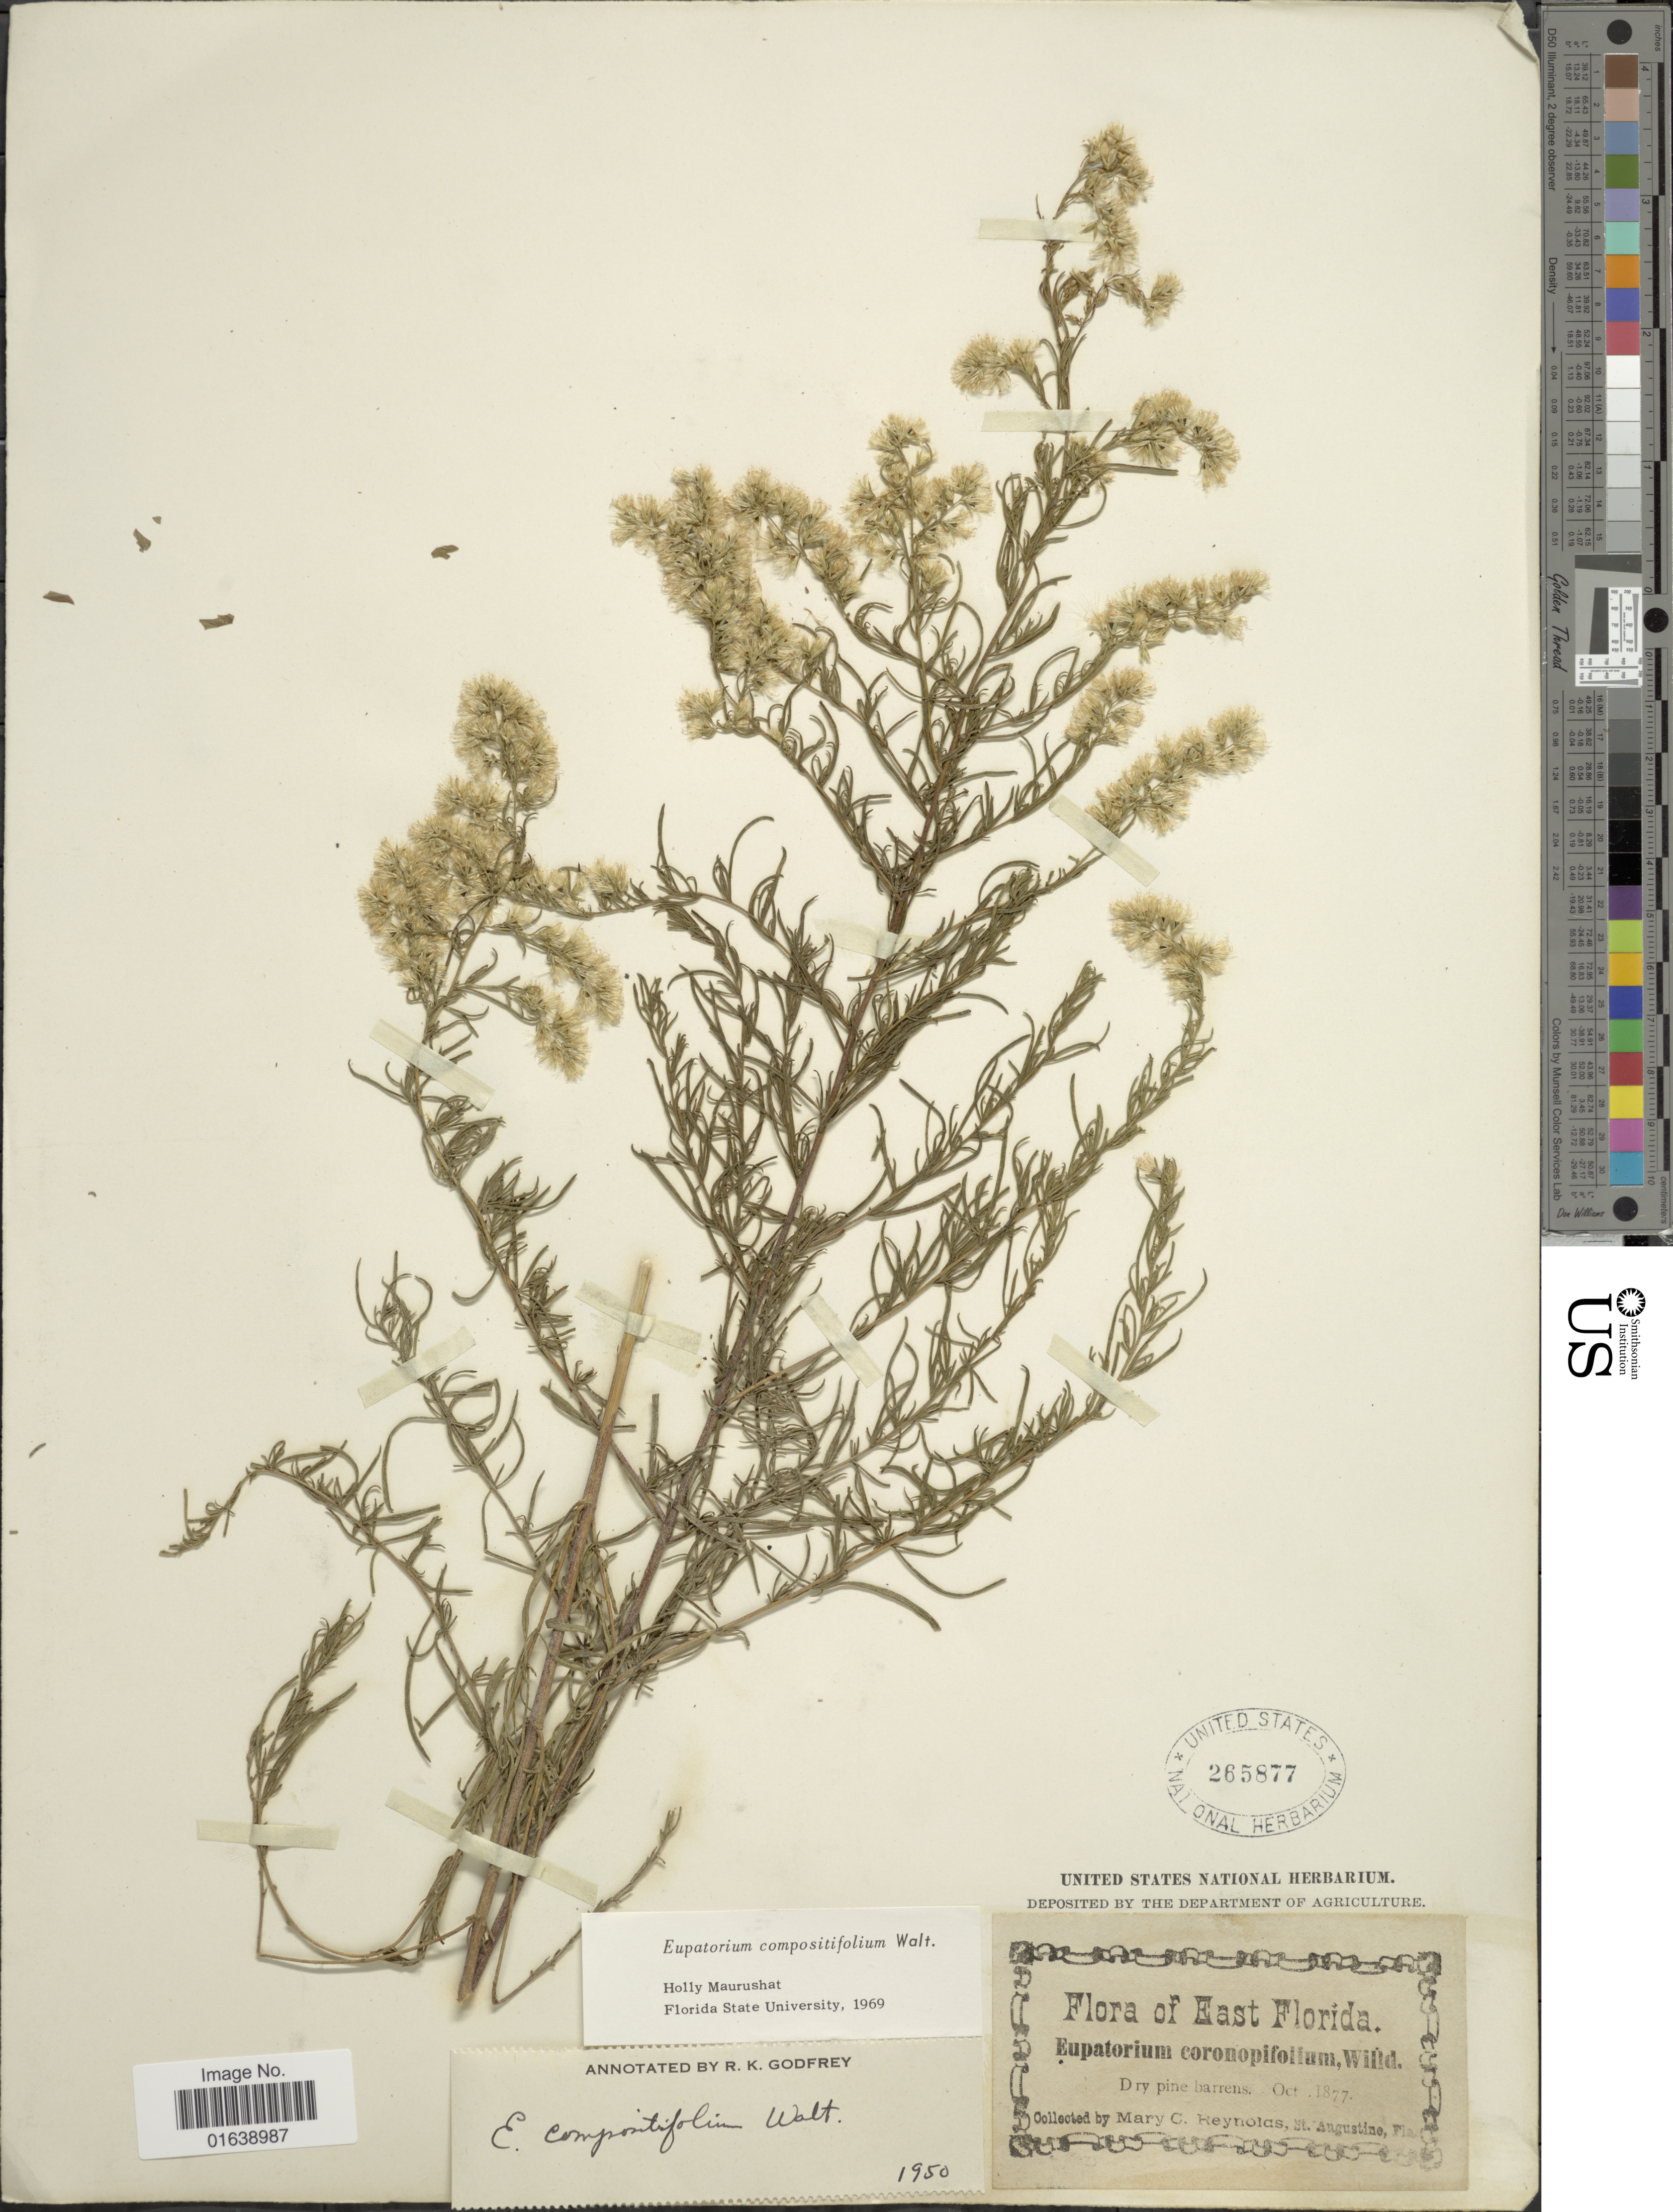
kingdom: Plantae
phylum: Tracheophyta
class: Magnoliopsida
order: Asterales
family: Asteraceae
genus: Eupatorium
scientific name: Eupatorium compositifolium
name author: Walter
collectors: M. Reynolds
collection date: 1877-10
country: United States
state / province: Florida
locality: St. Augustine, Fla.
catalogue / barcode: US 265877